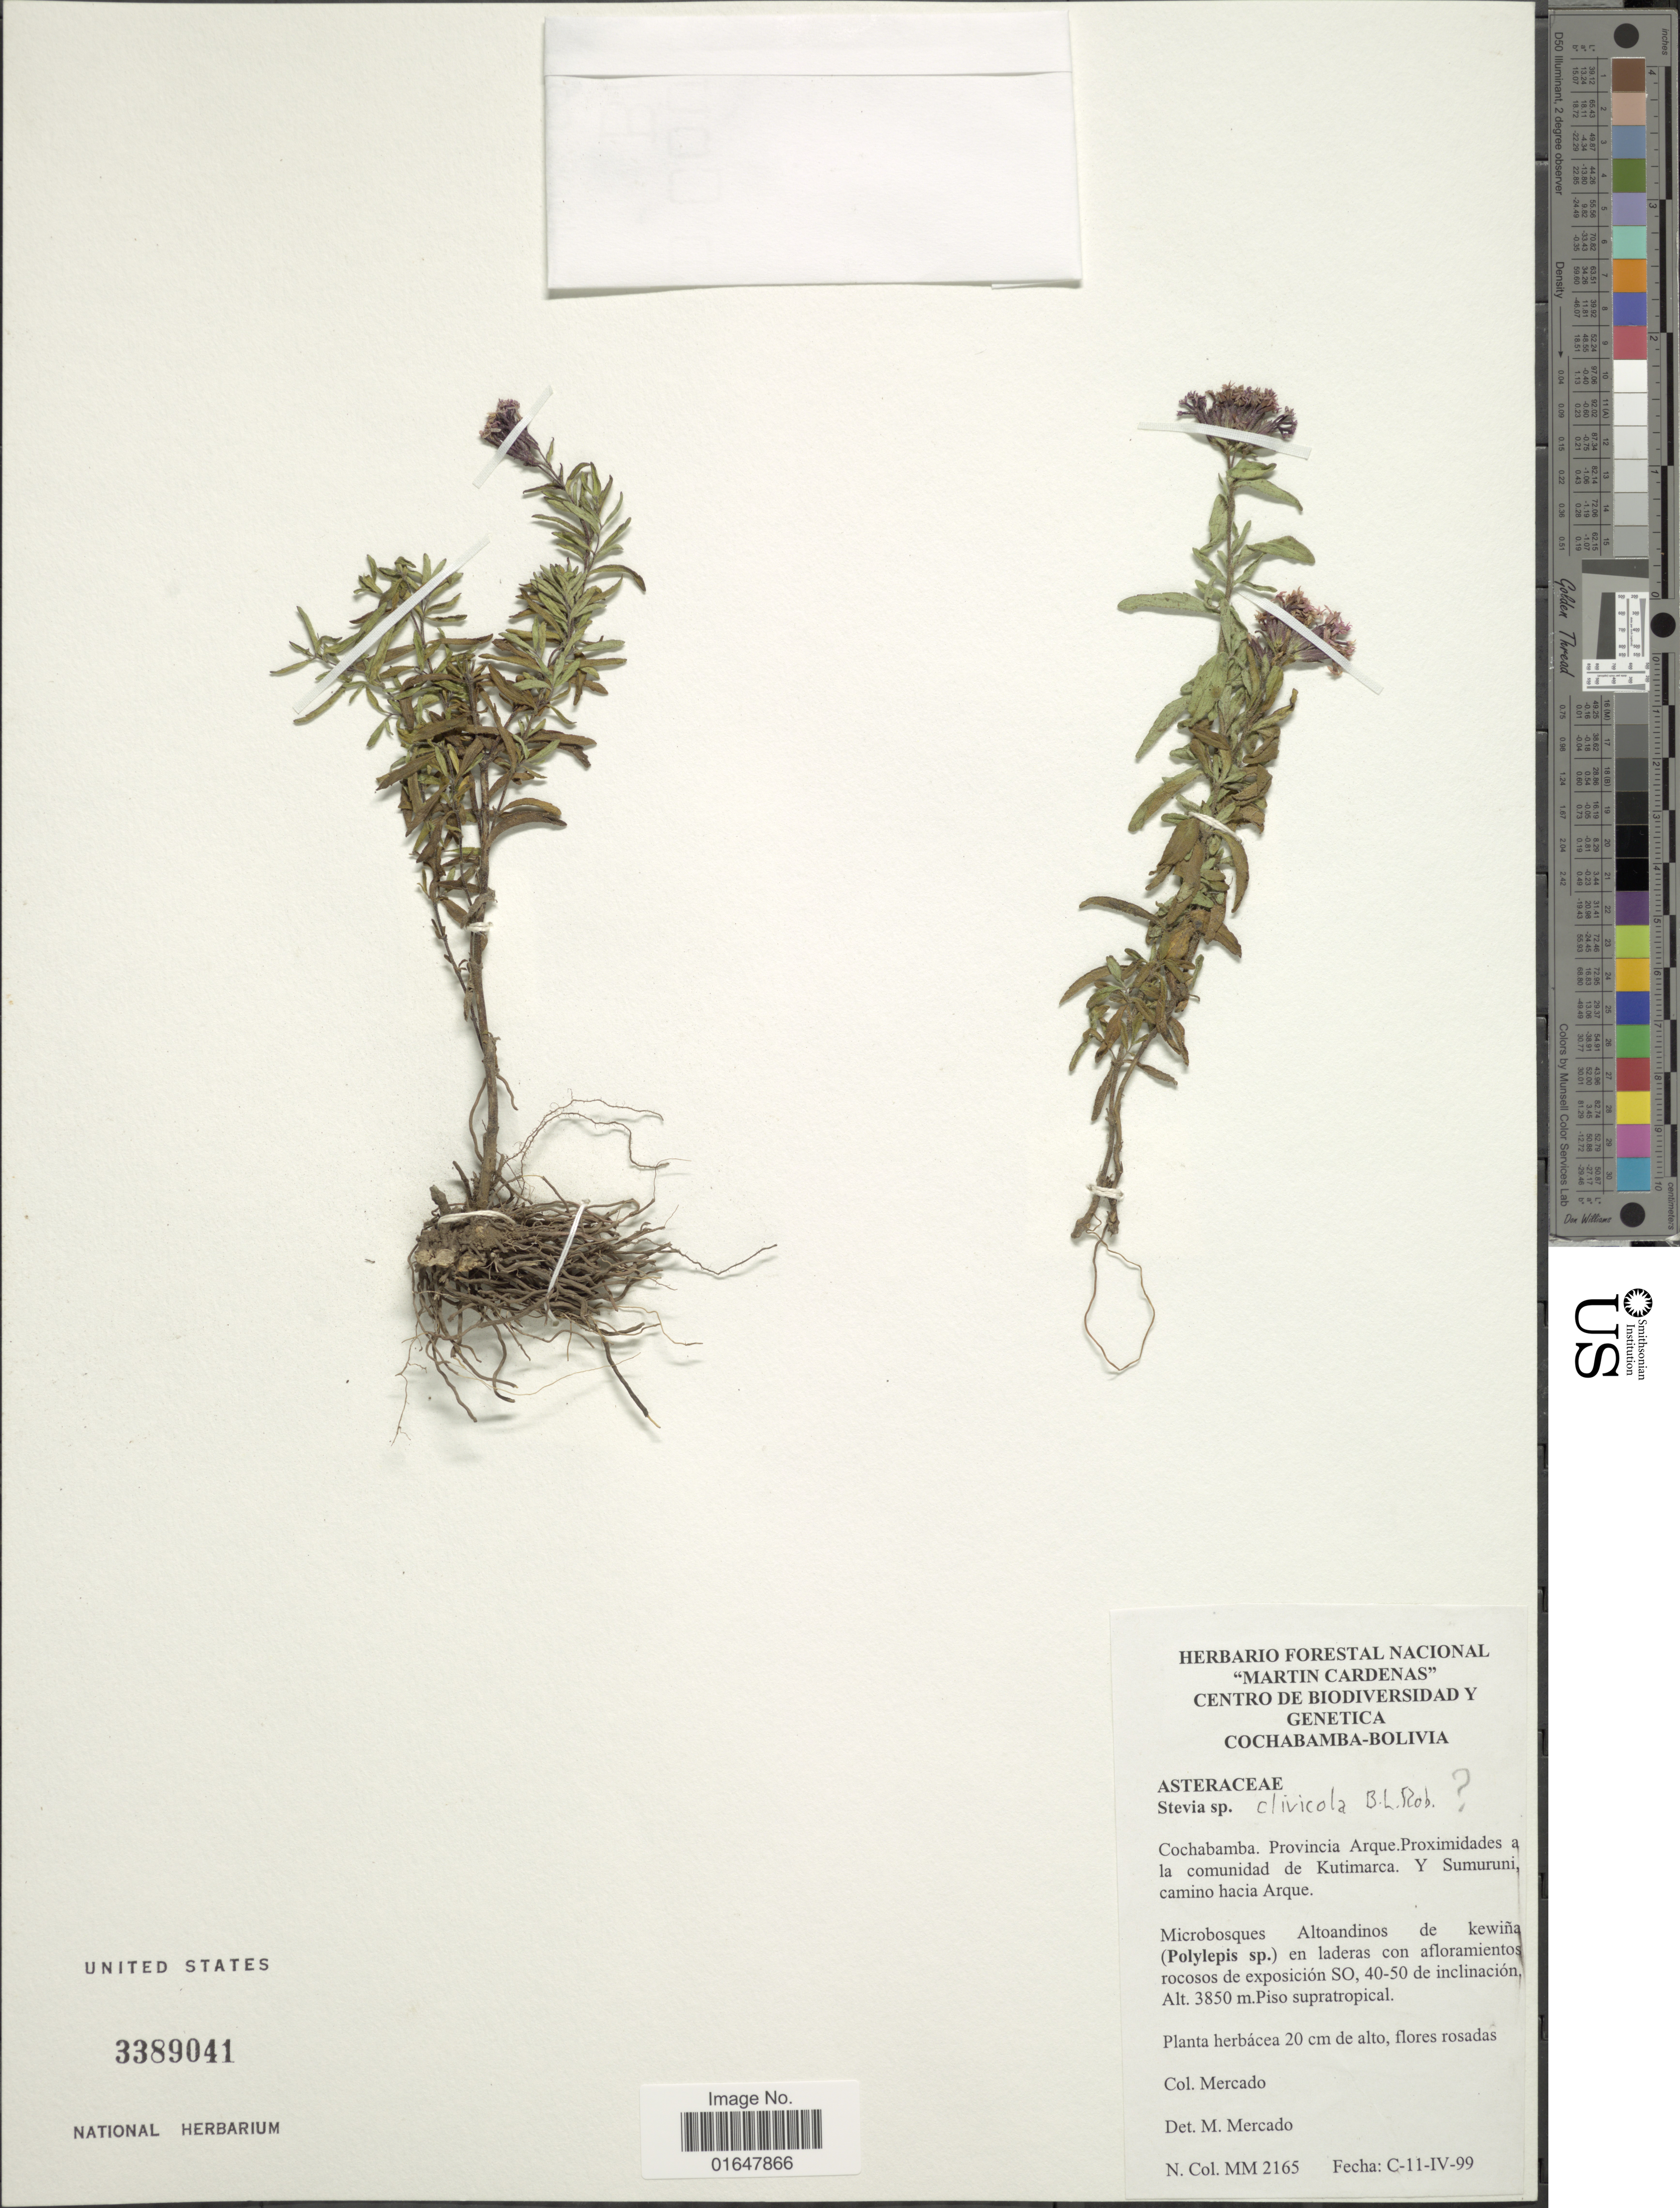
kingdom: Plantae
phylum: Tracheophyta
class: Magnoliopsida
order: Asterales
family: Asteraceae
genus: Stevia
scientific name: Stevia clivicola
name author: B.L. Rob.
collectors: M. Mercado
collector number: MM2165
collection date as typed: Transcribed d/m/y: 11/4/99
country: Bolivia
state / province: Cochabamba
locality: Provincia Arque, Proximidades a la comunidad de Kutimarca, Y Sumuruni, camino hacia Arque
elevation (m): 3850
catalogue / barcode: US 3389041